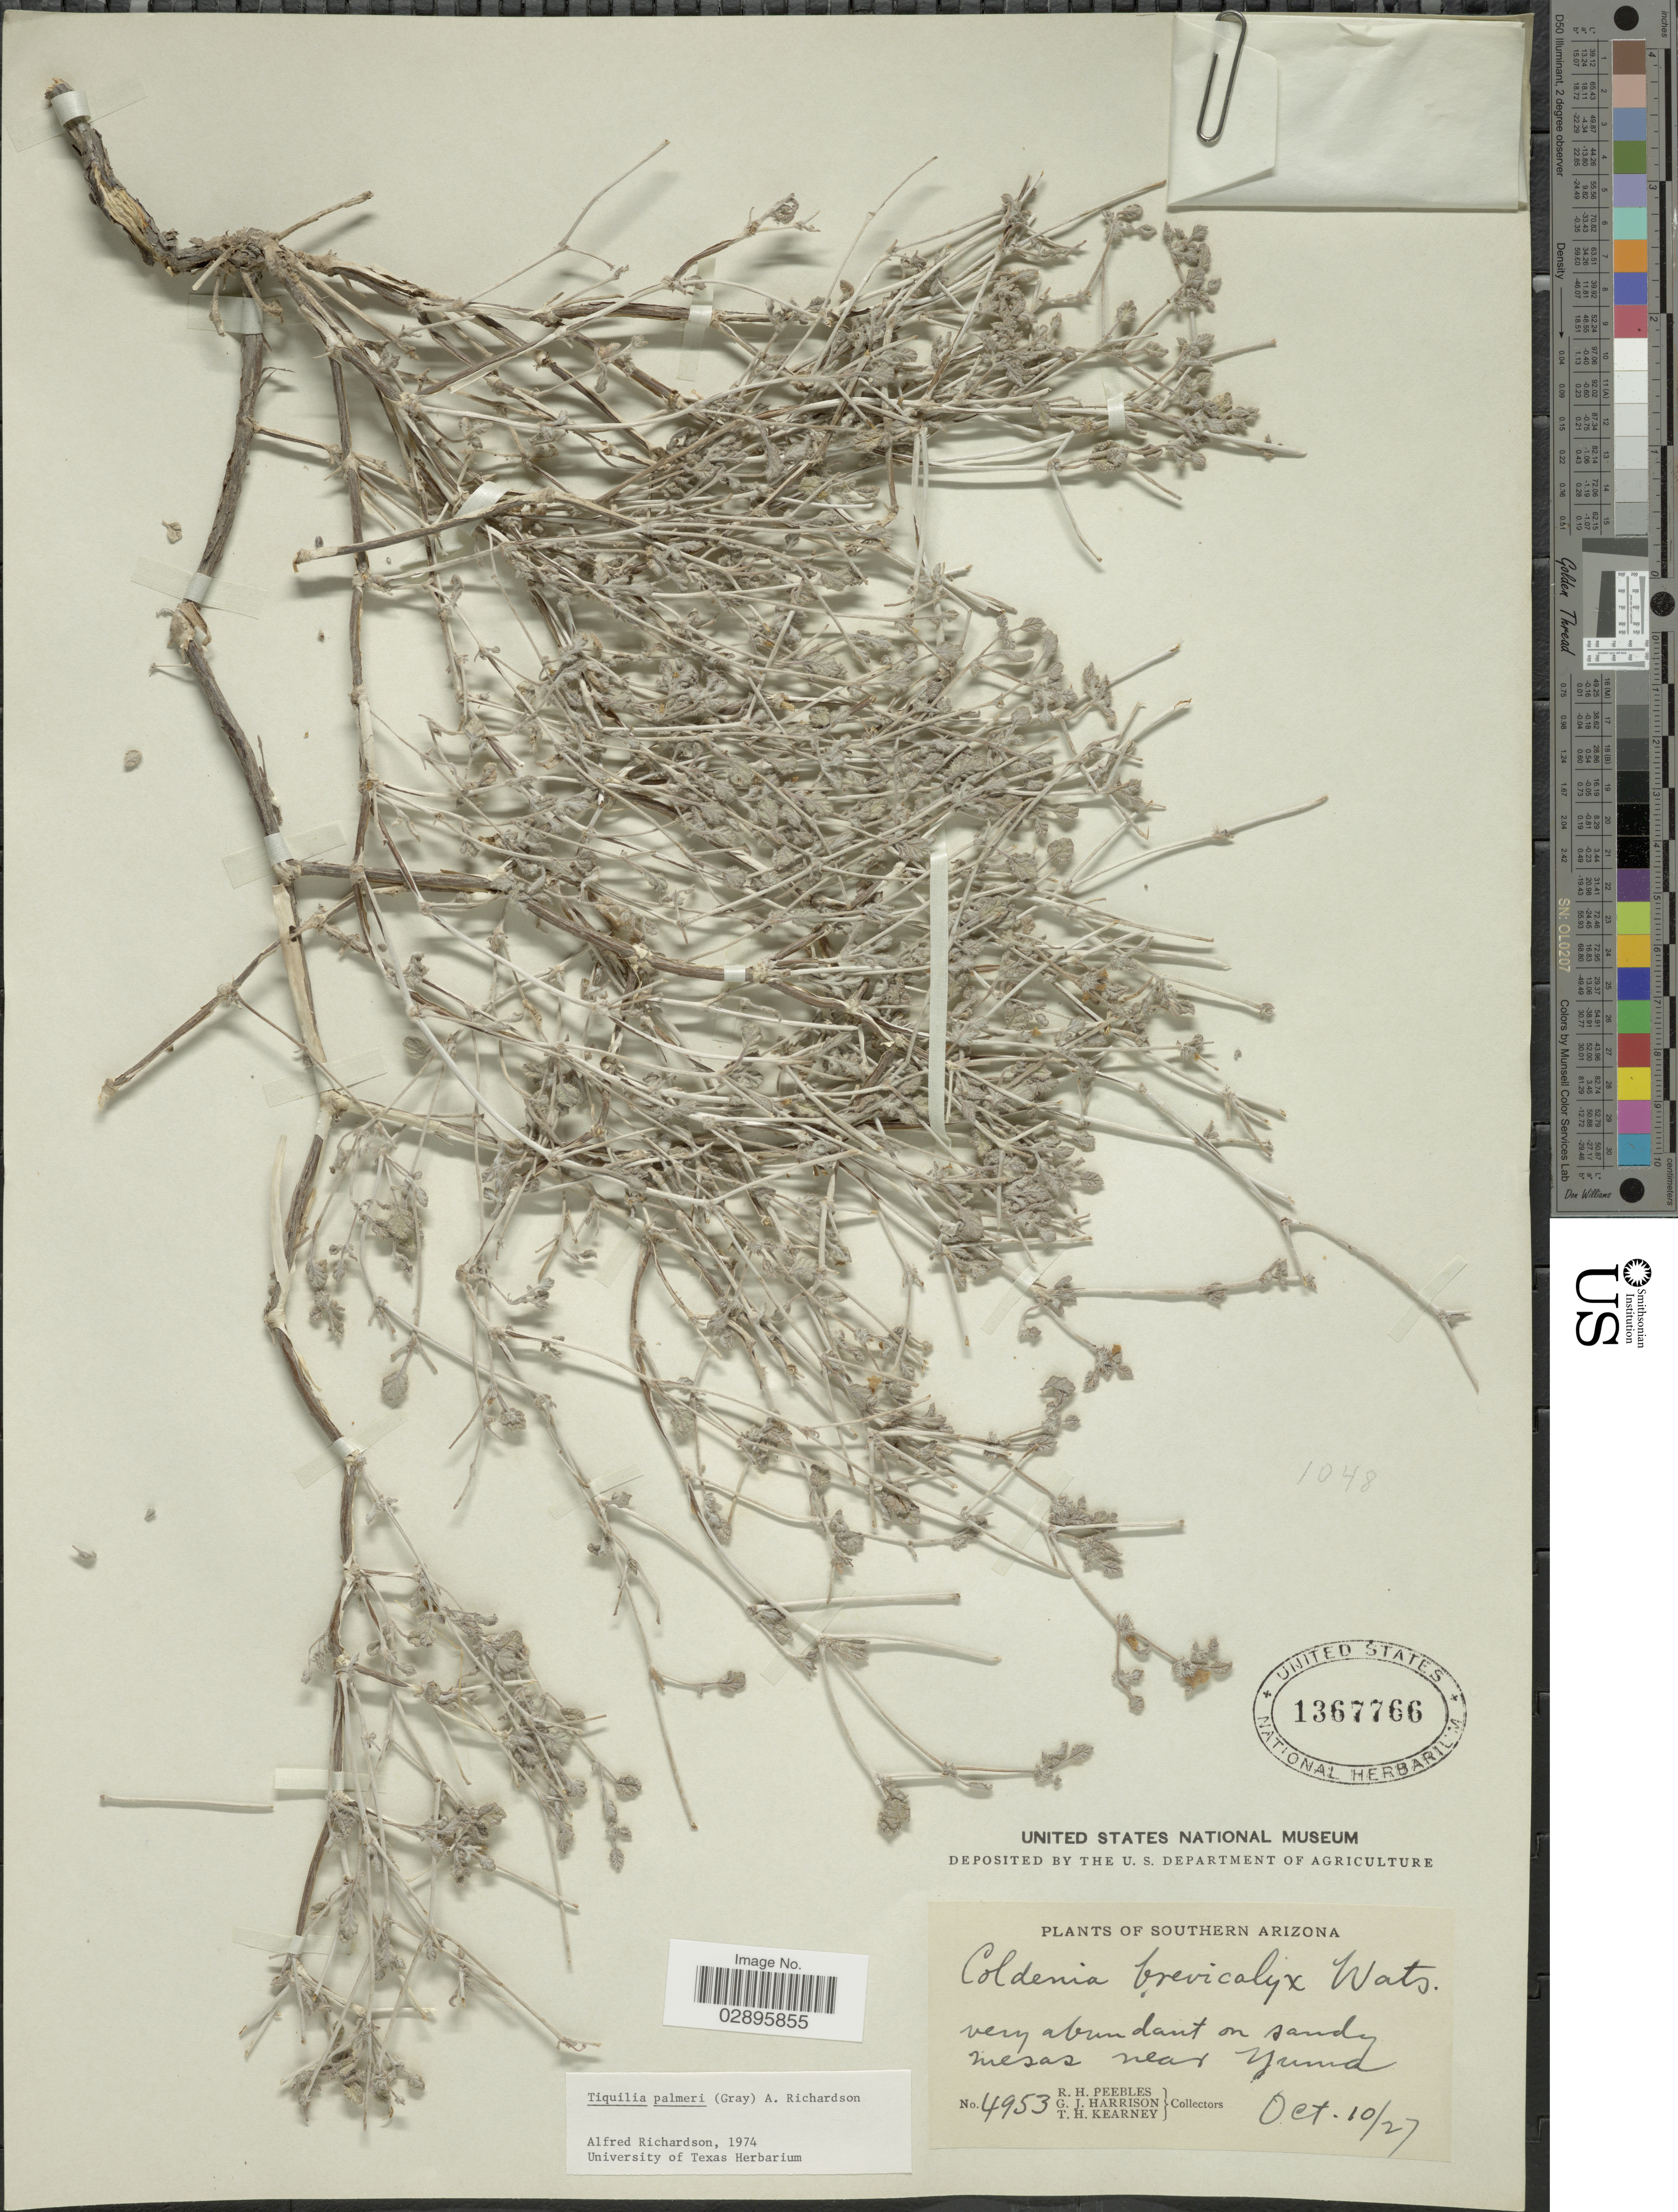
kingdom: Plantae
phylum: Tracheophyta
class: Magnoliopsida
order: Boraginales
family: Ehretiaceae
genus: Tiquilia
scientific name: Tiquilia palmeri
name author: (A. Gray) A.T. Richardson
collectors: R. H. Peebles, G. J. Harrison & T. H. Kearney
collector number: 4953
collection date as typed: Transcribed d/m/y: 10/10/27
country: United States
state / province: Arizona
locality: Southern Arizona, very abundant on sandy mesas near Yuma.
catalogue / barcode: US 1367766